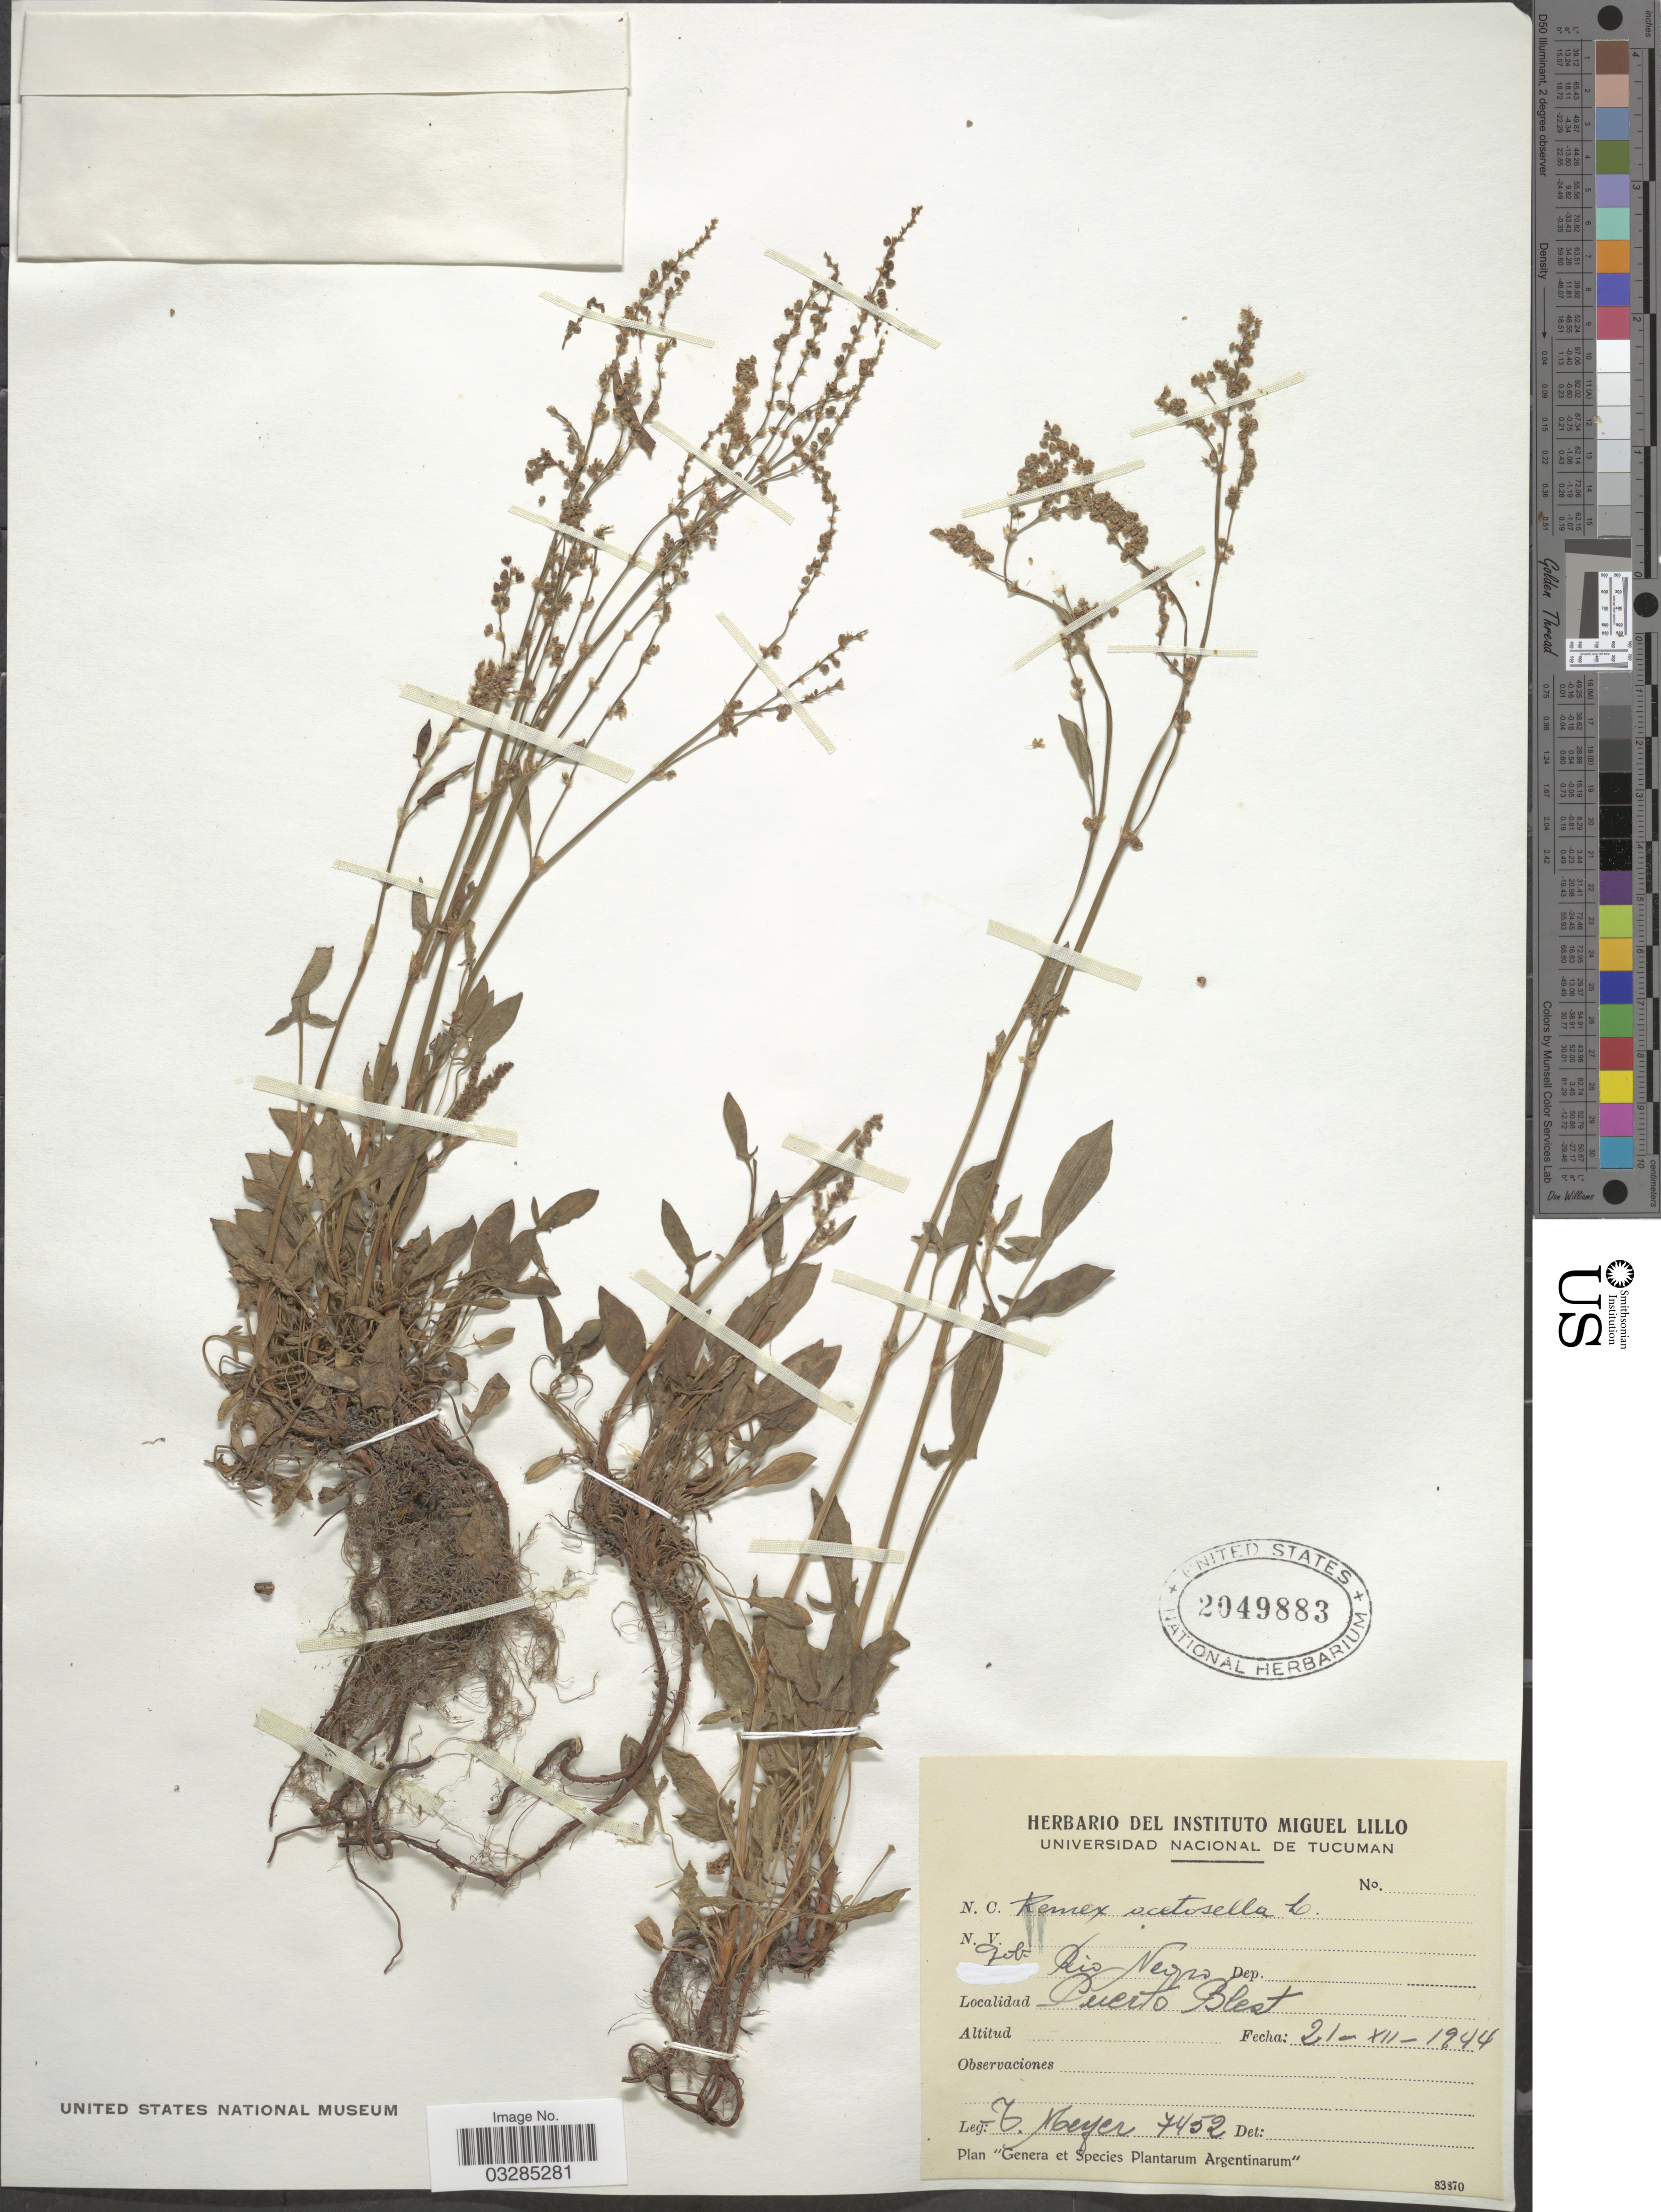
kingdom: Plantae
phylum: Tracheophyta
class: Magnoliopsida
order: Caryophyllales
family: Polygonaceae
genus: Rumex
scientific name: Rumex acetosella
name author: L.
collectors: T. Meyer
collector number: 7452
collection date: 1944-12-21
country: Argentina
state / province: Rio Negro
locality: Gob. Rio Negro. Puerto Blest.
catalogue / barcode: US 2049883